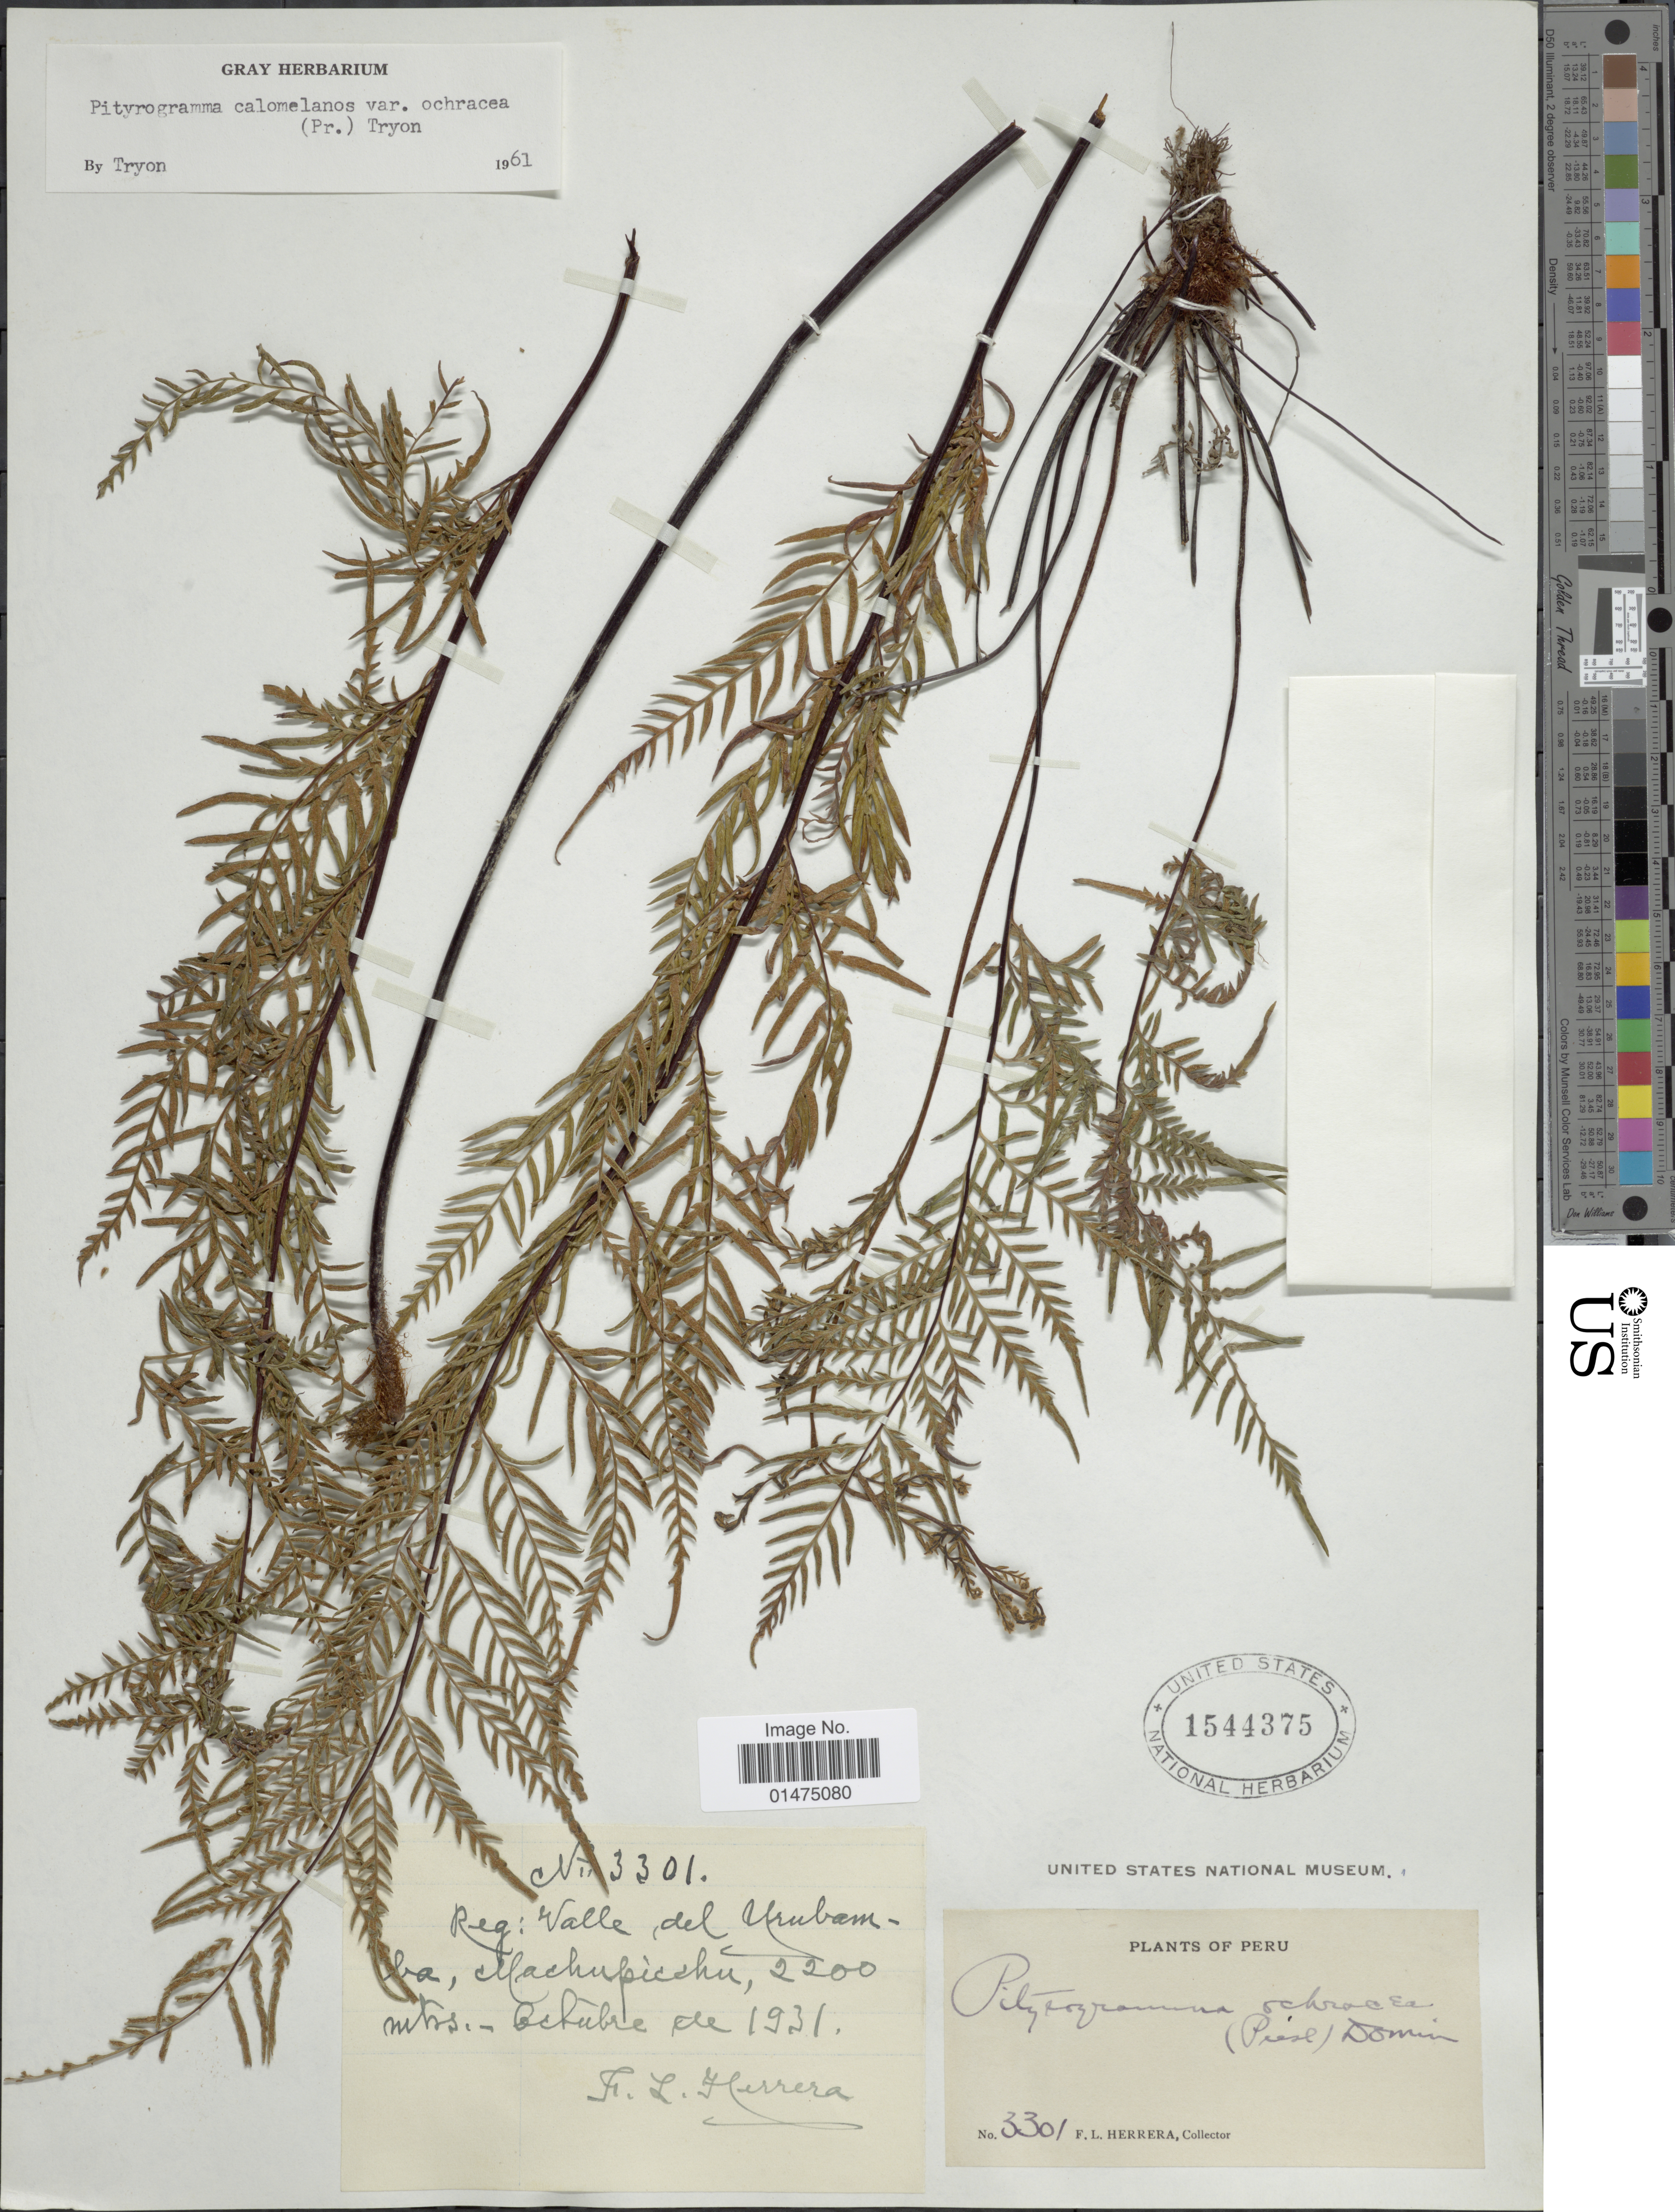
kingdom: Plantae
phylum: Tracheophyta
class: Polypodiopsida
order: Polypodiales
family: Pteridaceae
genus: Pityrogramma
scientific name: Pityrogramma ochracea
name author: (C. Presl) Domin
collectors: F. L. Herrera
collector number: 3301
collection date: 1931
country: Peru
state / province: Cusco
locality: Valle del Urubamba, Machu Picchu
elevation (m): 2200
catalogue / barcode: US 1544375